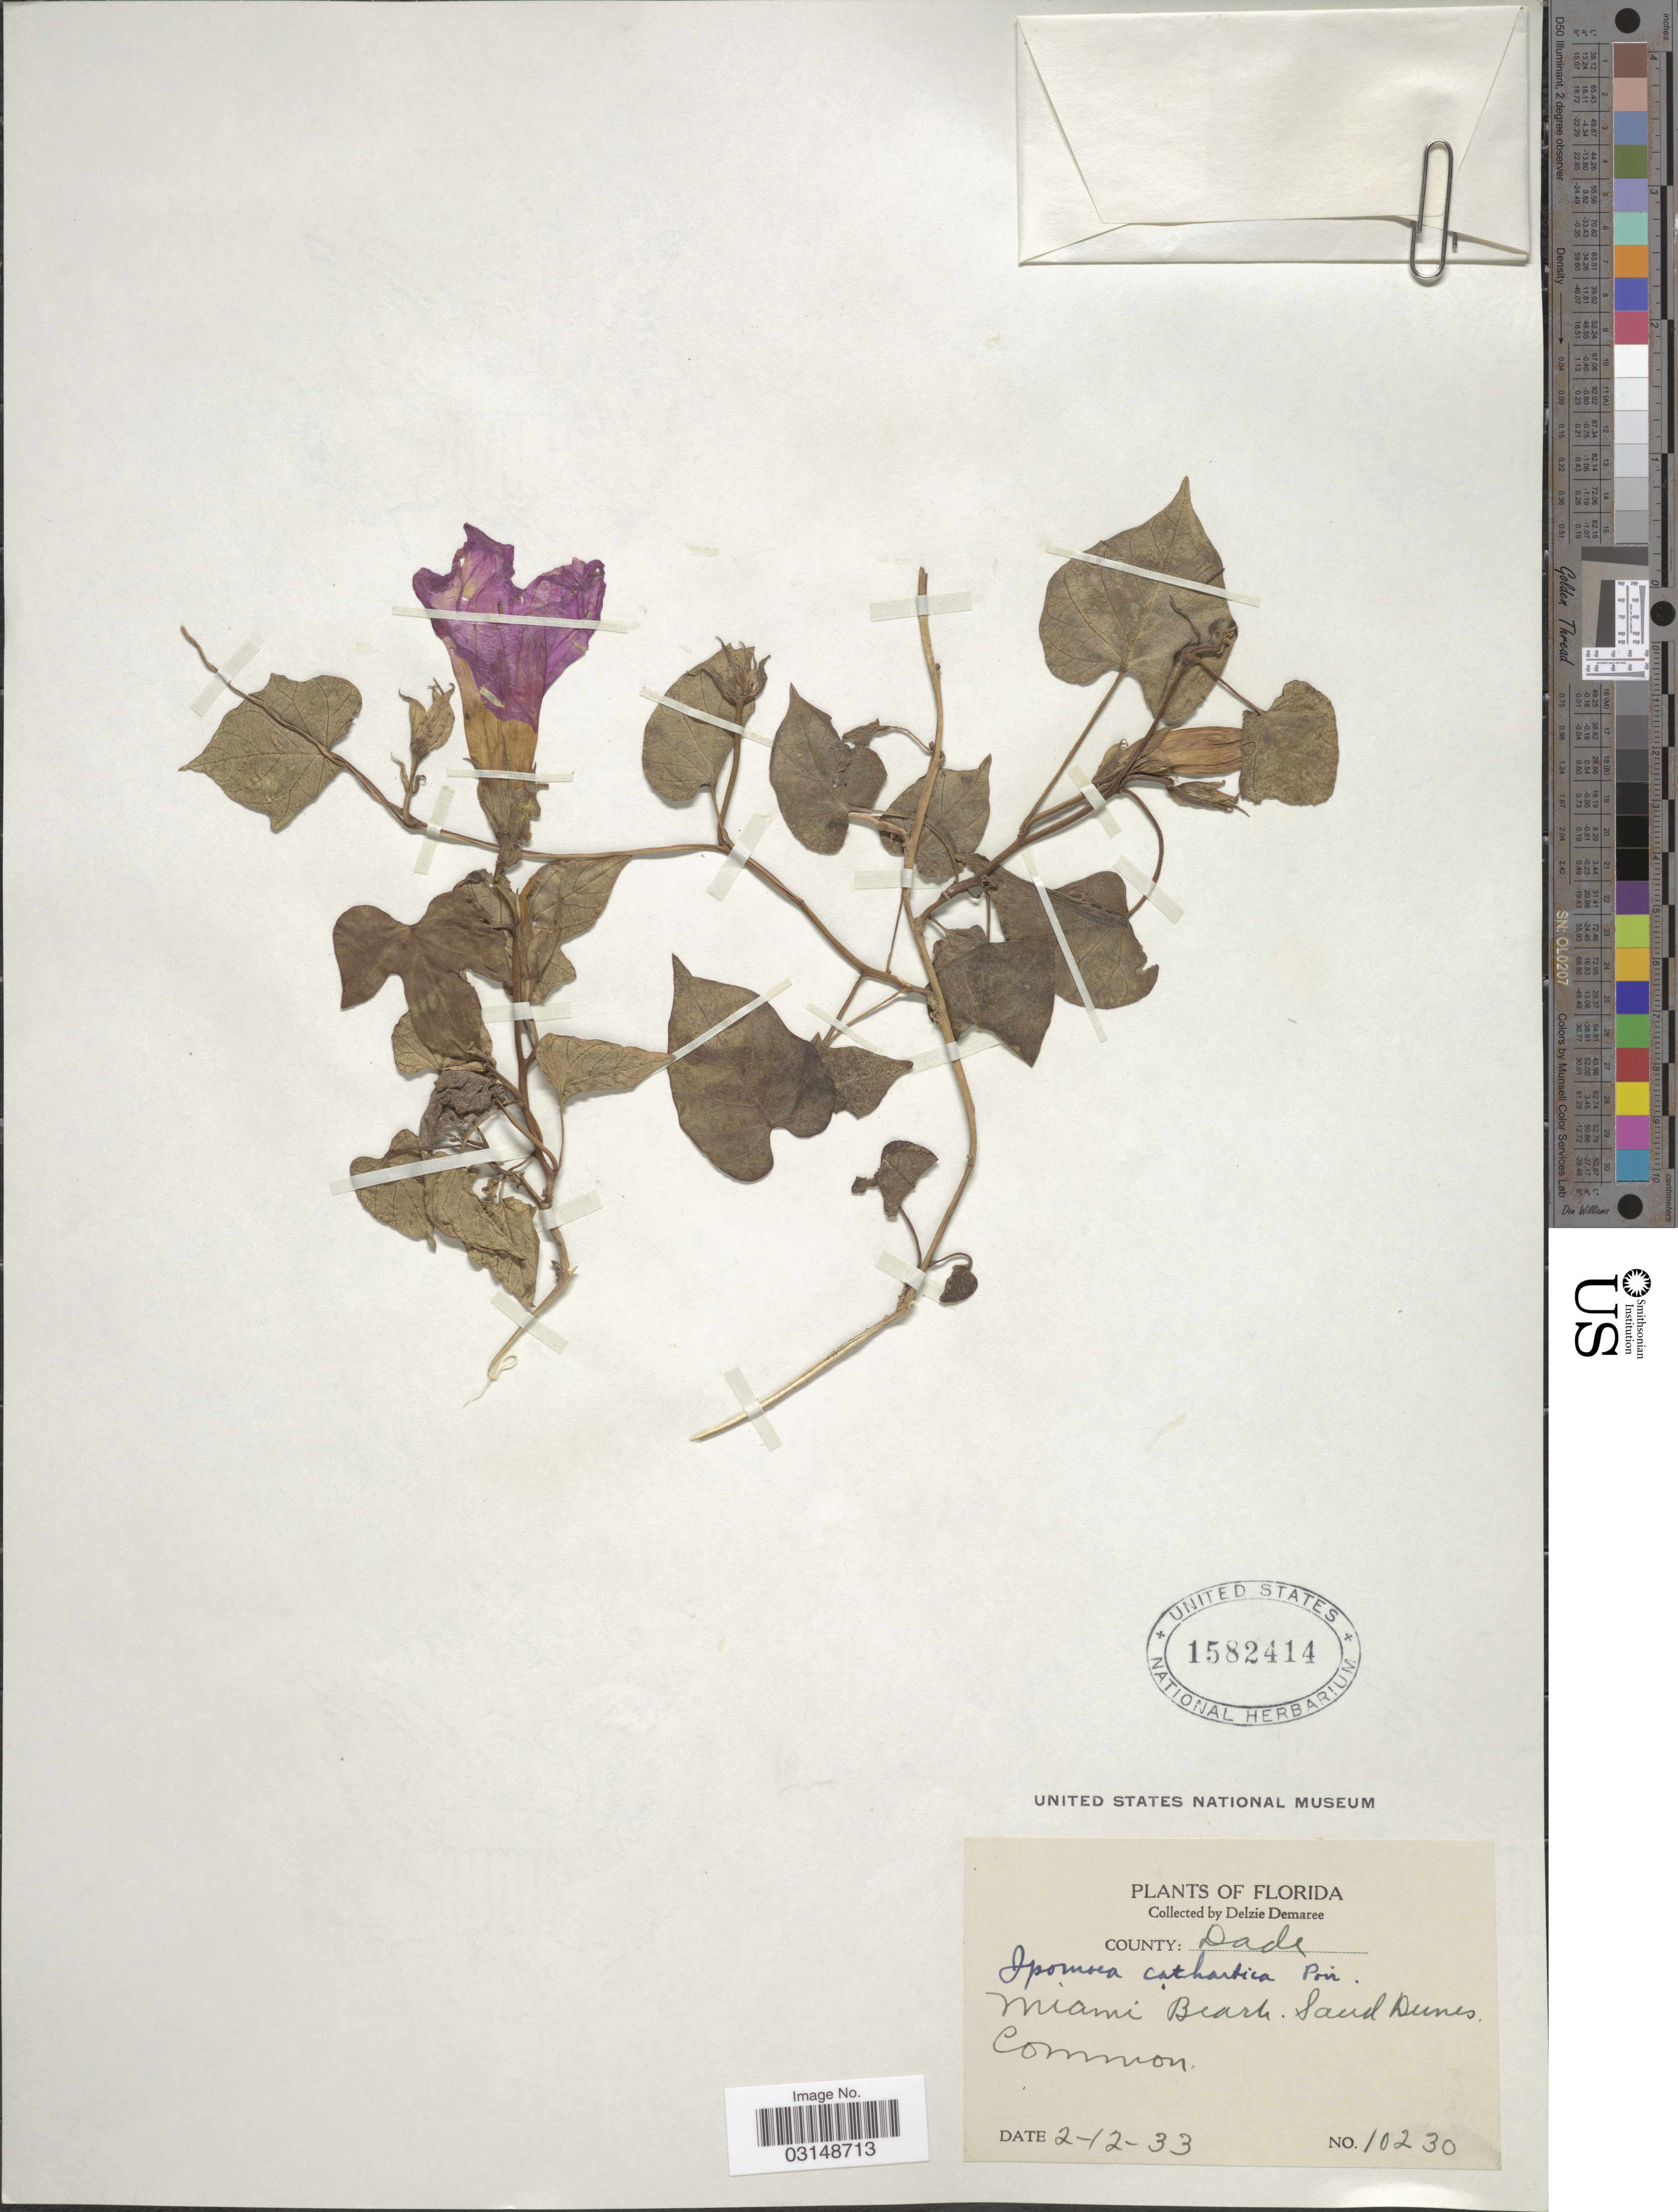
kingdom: Plantae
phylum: Tracheophyta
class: Magnoliopsida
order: Solanales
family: Convolvulaceae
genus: Ipomoea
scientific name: Ipomoea indica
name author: (Burm.) Merr.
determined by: Strong, Mark T., (BOT), Smithsonian Institution - National Museum of Natural History (UNITED STATES)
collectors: D. Demaree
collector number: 10230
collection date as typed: Transcribed d/m/y: 12/2/33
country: United States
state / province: Florida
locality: County: Dade. Miami Beach.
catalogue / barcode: US 1582414